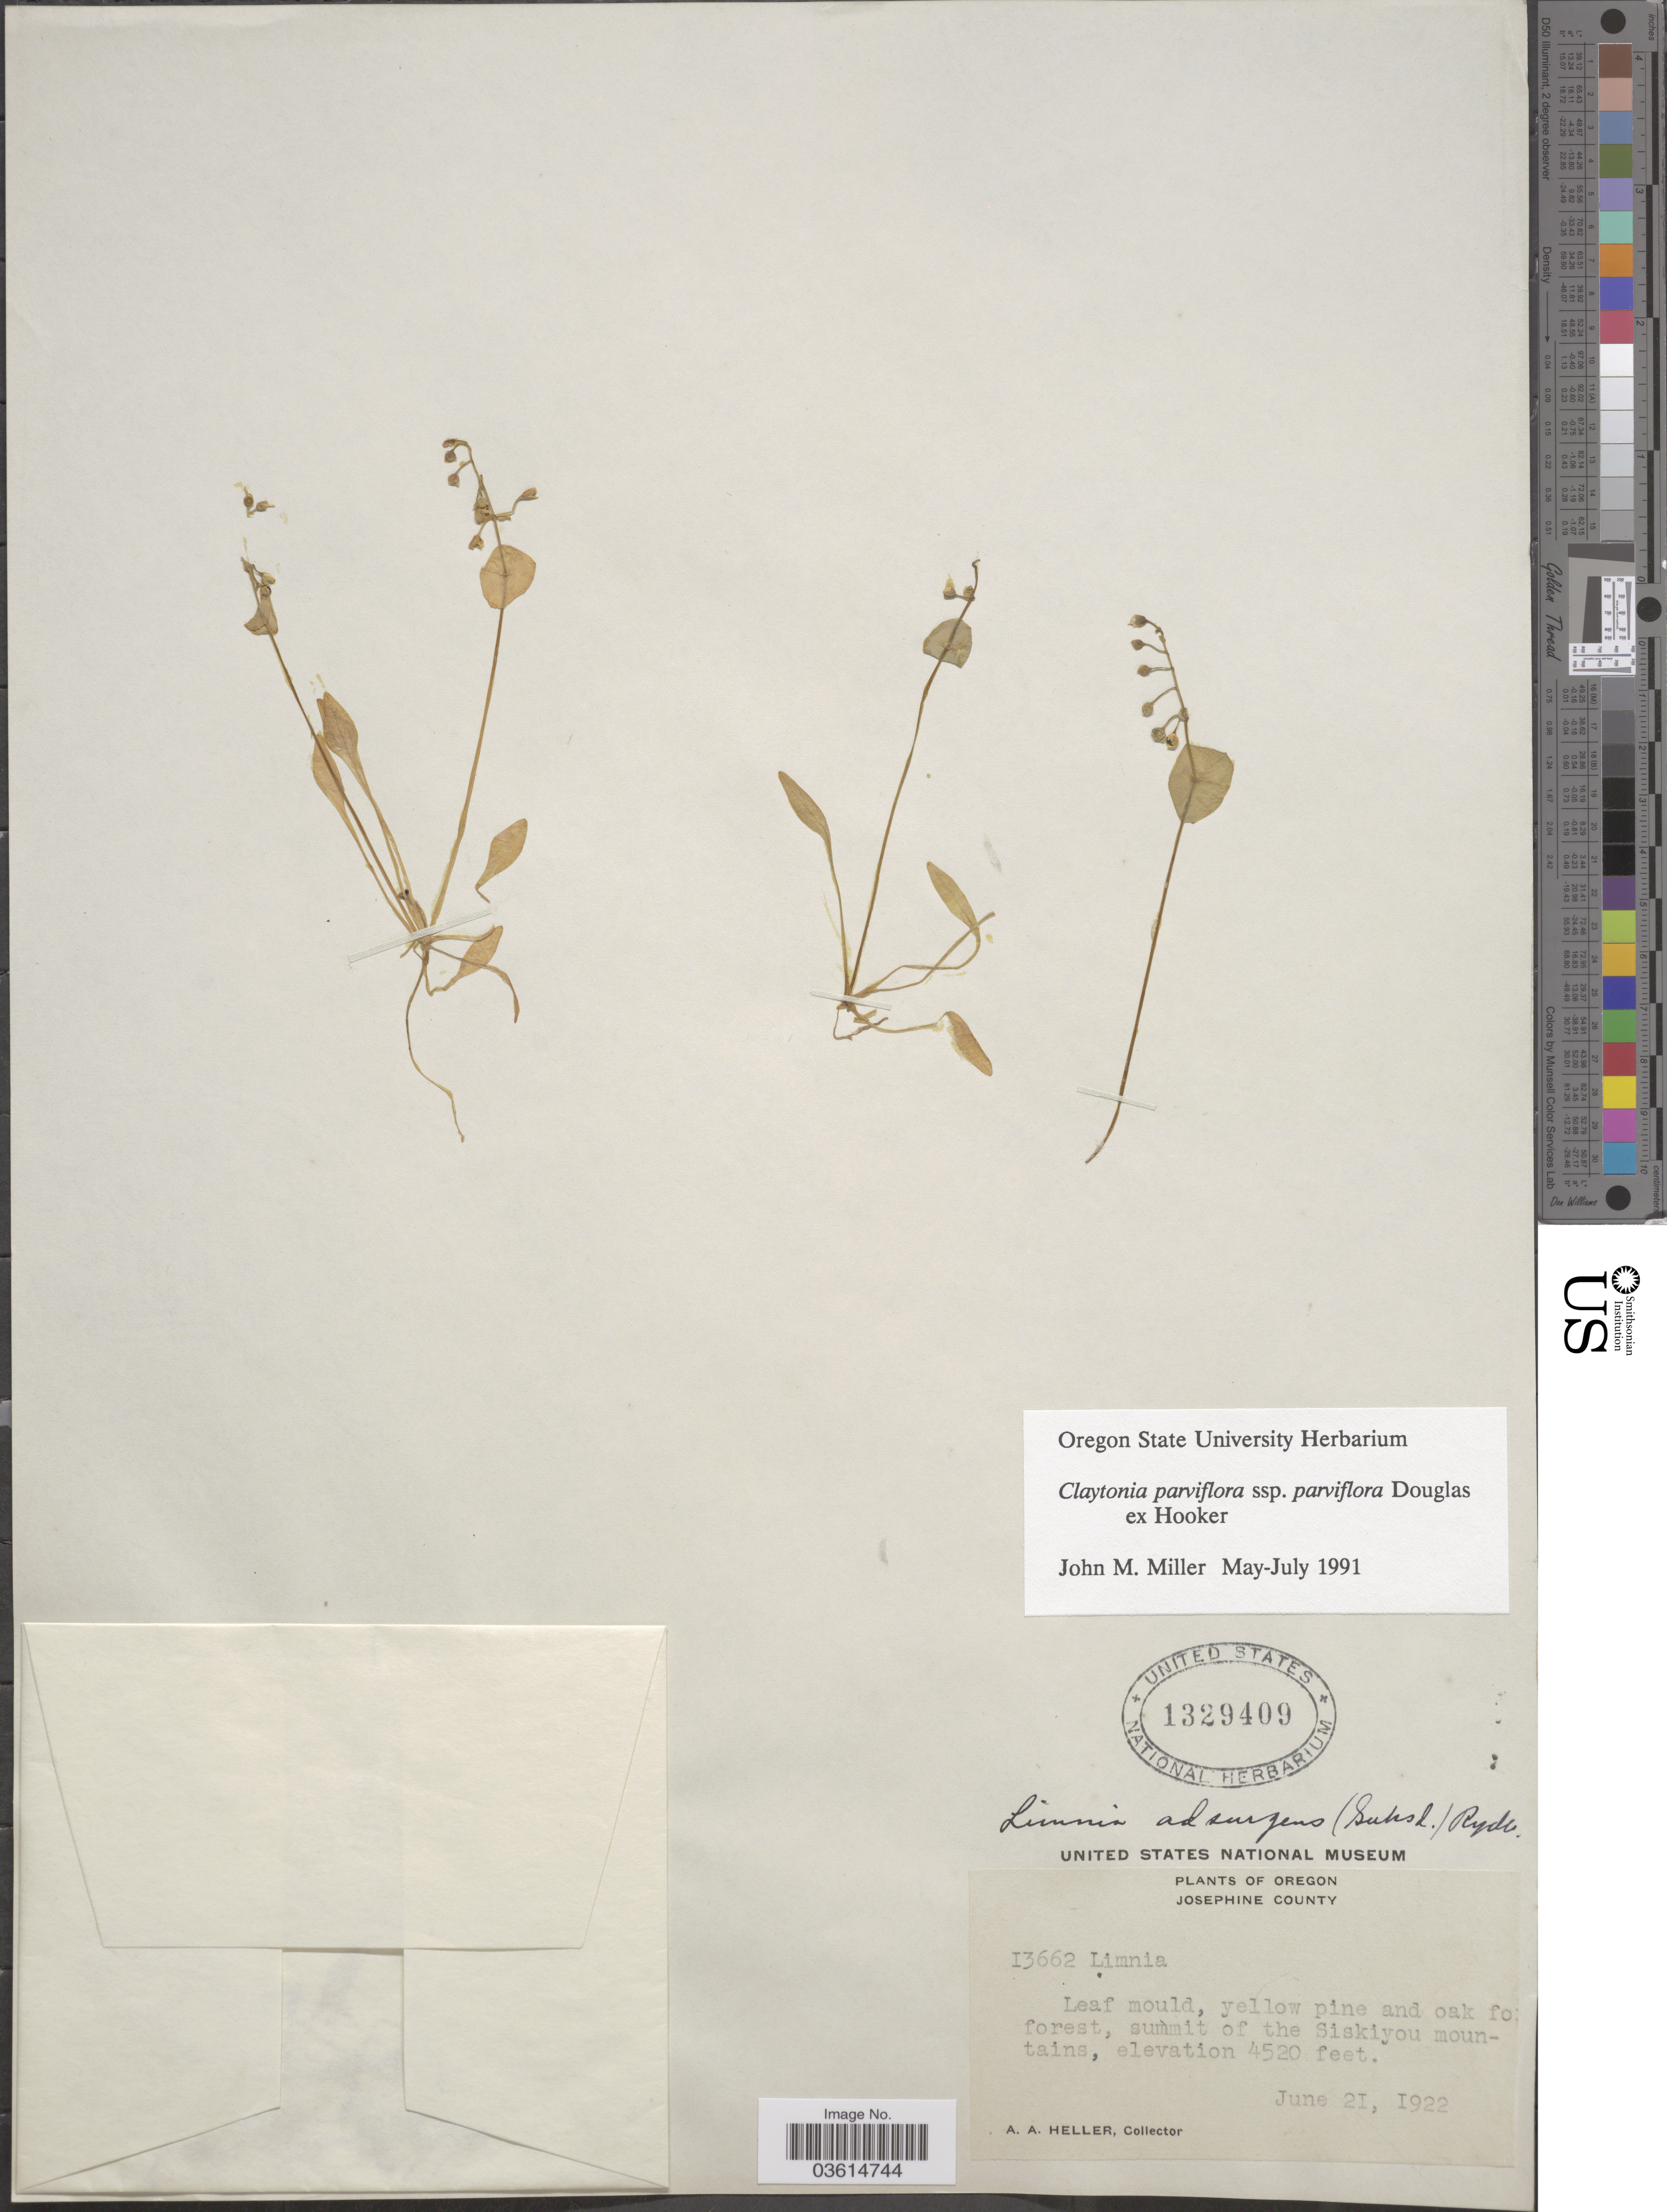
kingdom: Plantae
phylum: Tracheophyta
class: Magnoliopsida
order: Caryophyllales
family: Montiaceae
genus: Claytonia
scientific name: Claytonia parviflora subsp. parviflora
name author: Douglas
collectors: A. A. Heller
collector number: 13662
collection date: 1922-06-21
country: United States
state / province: Oregon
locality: Josephine County. Summit of the Siskiyou mountains.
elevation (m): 1378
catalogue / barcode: US 1329409